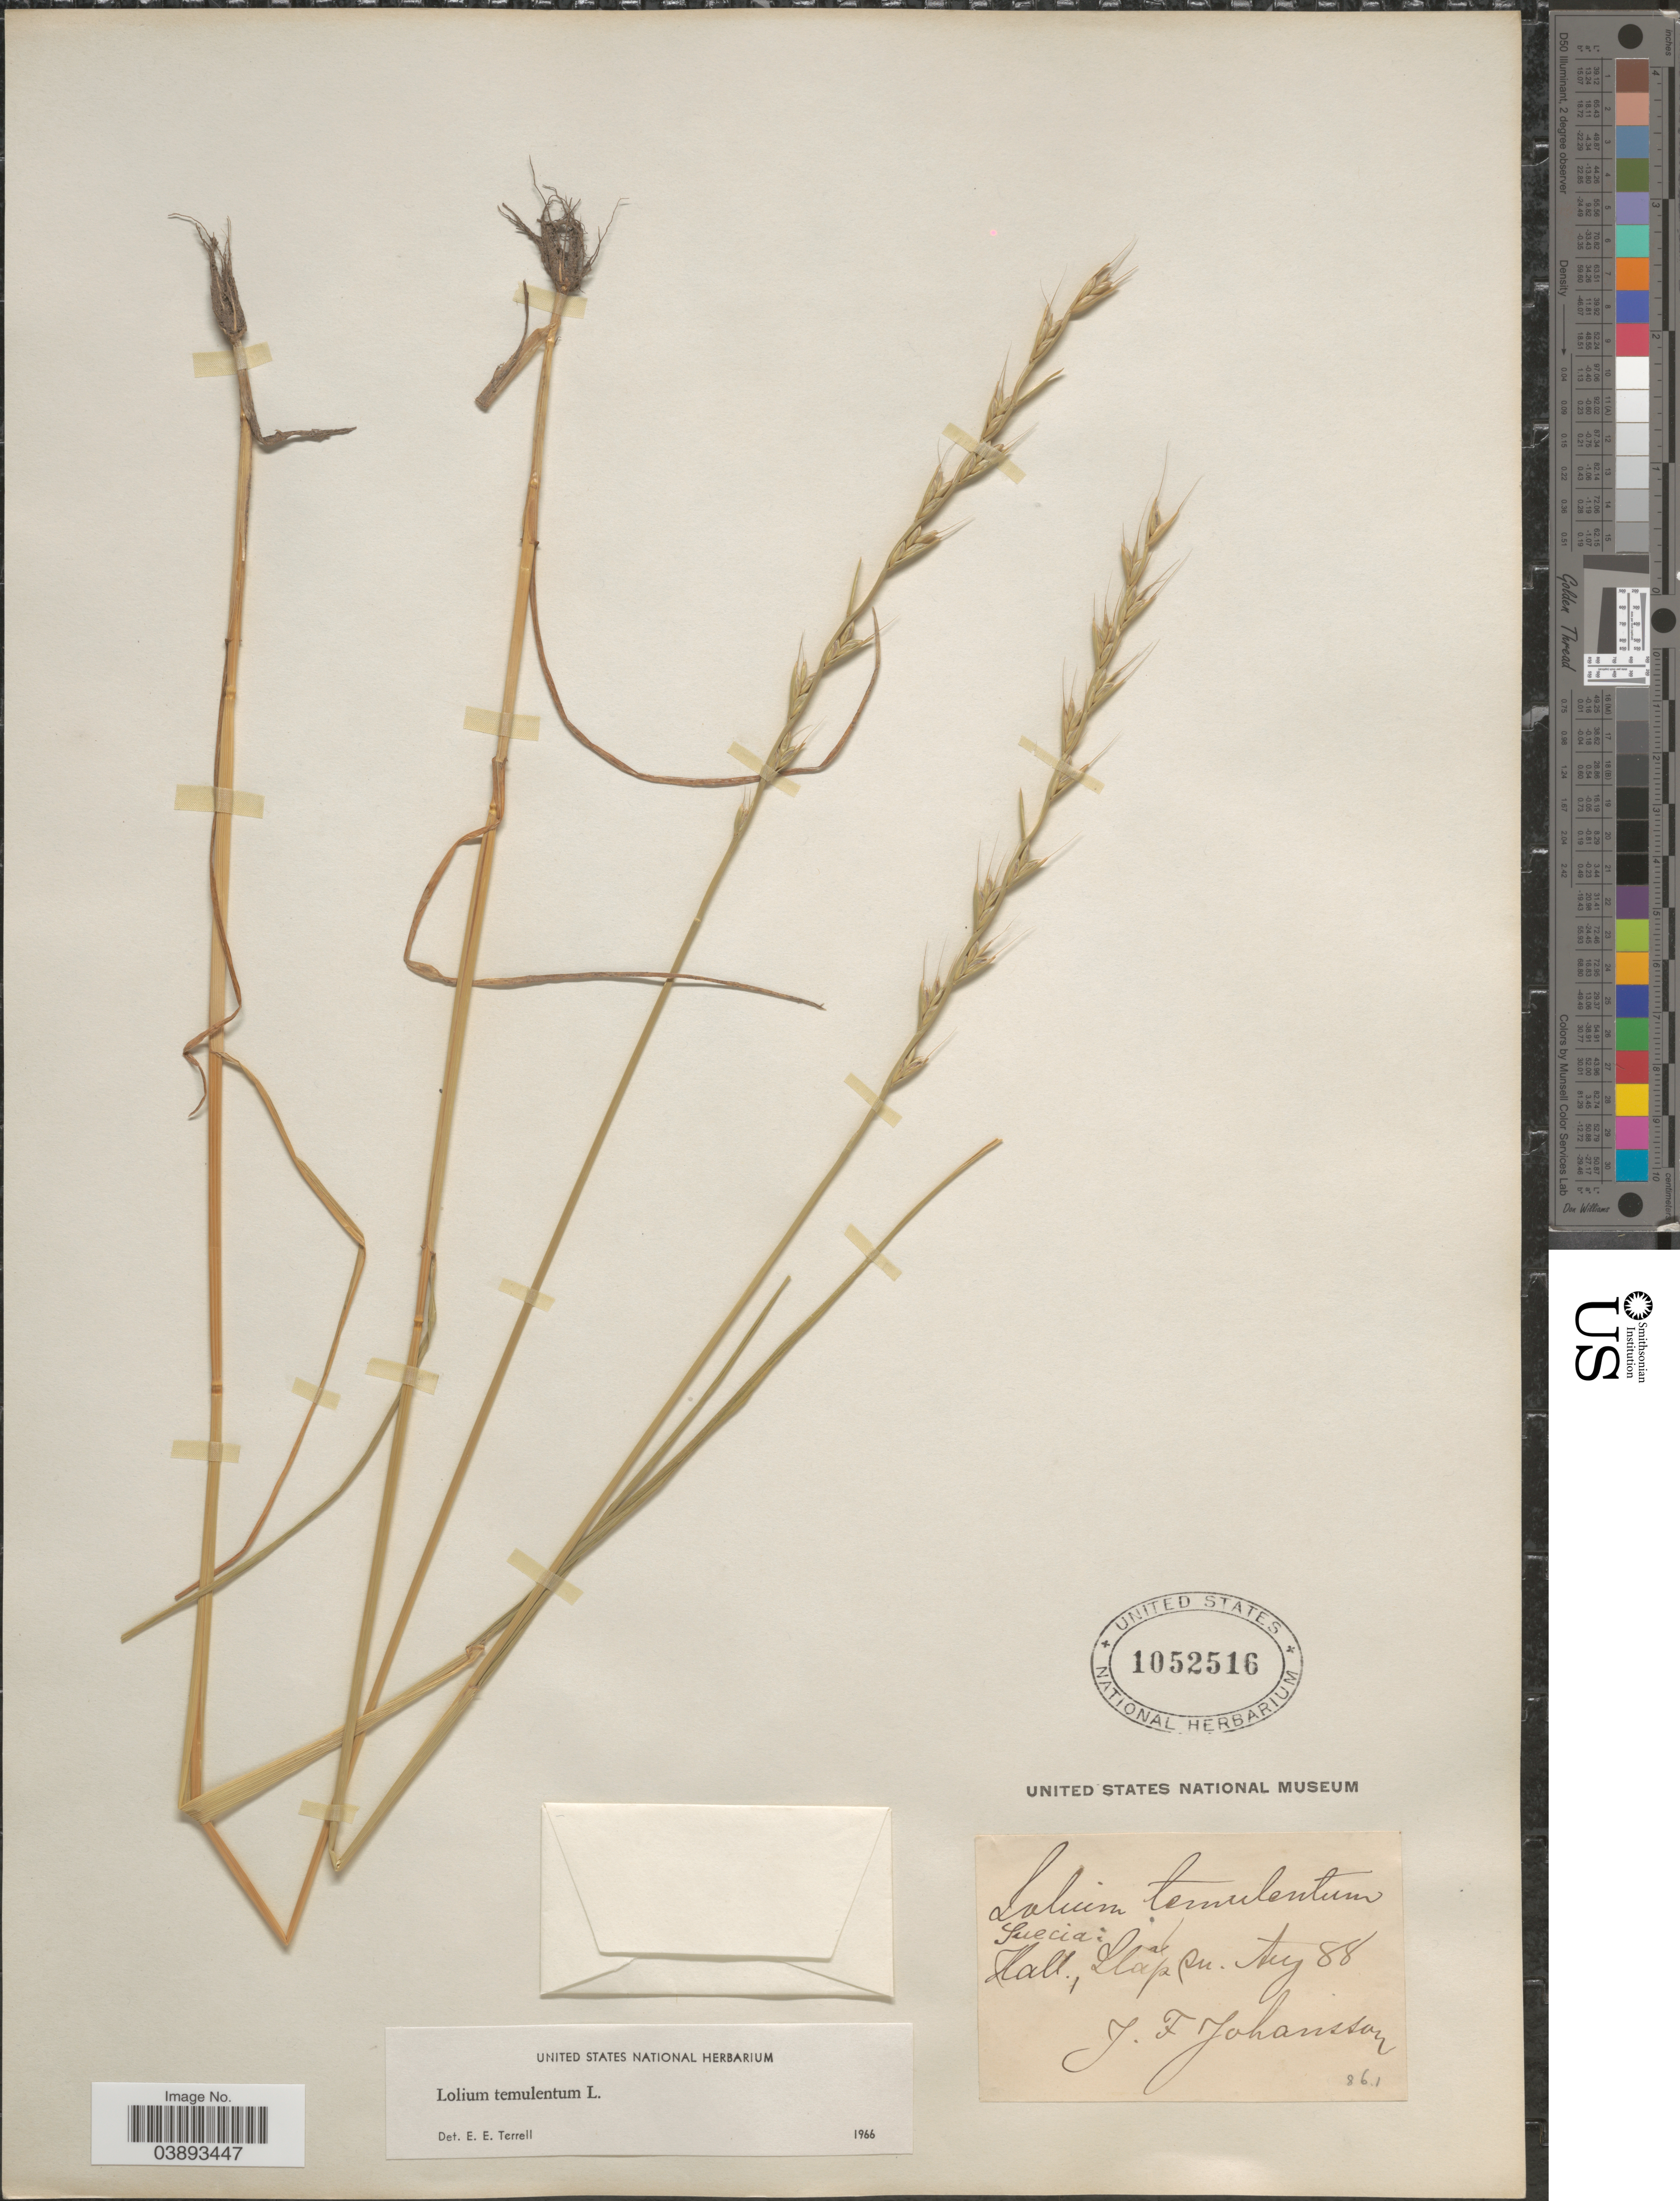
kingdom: Plantae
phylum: Tracheophyta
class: Liliopsida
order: Poales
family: Poaceae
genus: Lolium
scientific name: Lolium temulentum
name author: L.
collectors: J.T. Johansson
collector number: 861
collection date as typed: Transcribed d/m/y: /8/88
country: Sweden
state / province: Halland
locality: Suecia: Hall., Llap sn.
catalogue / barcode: US 1052516